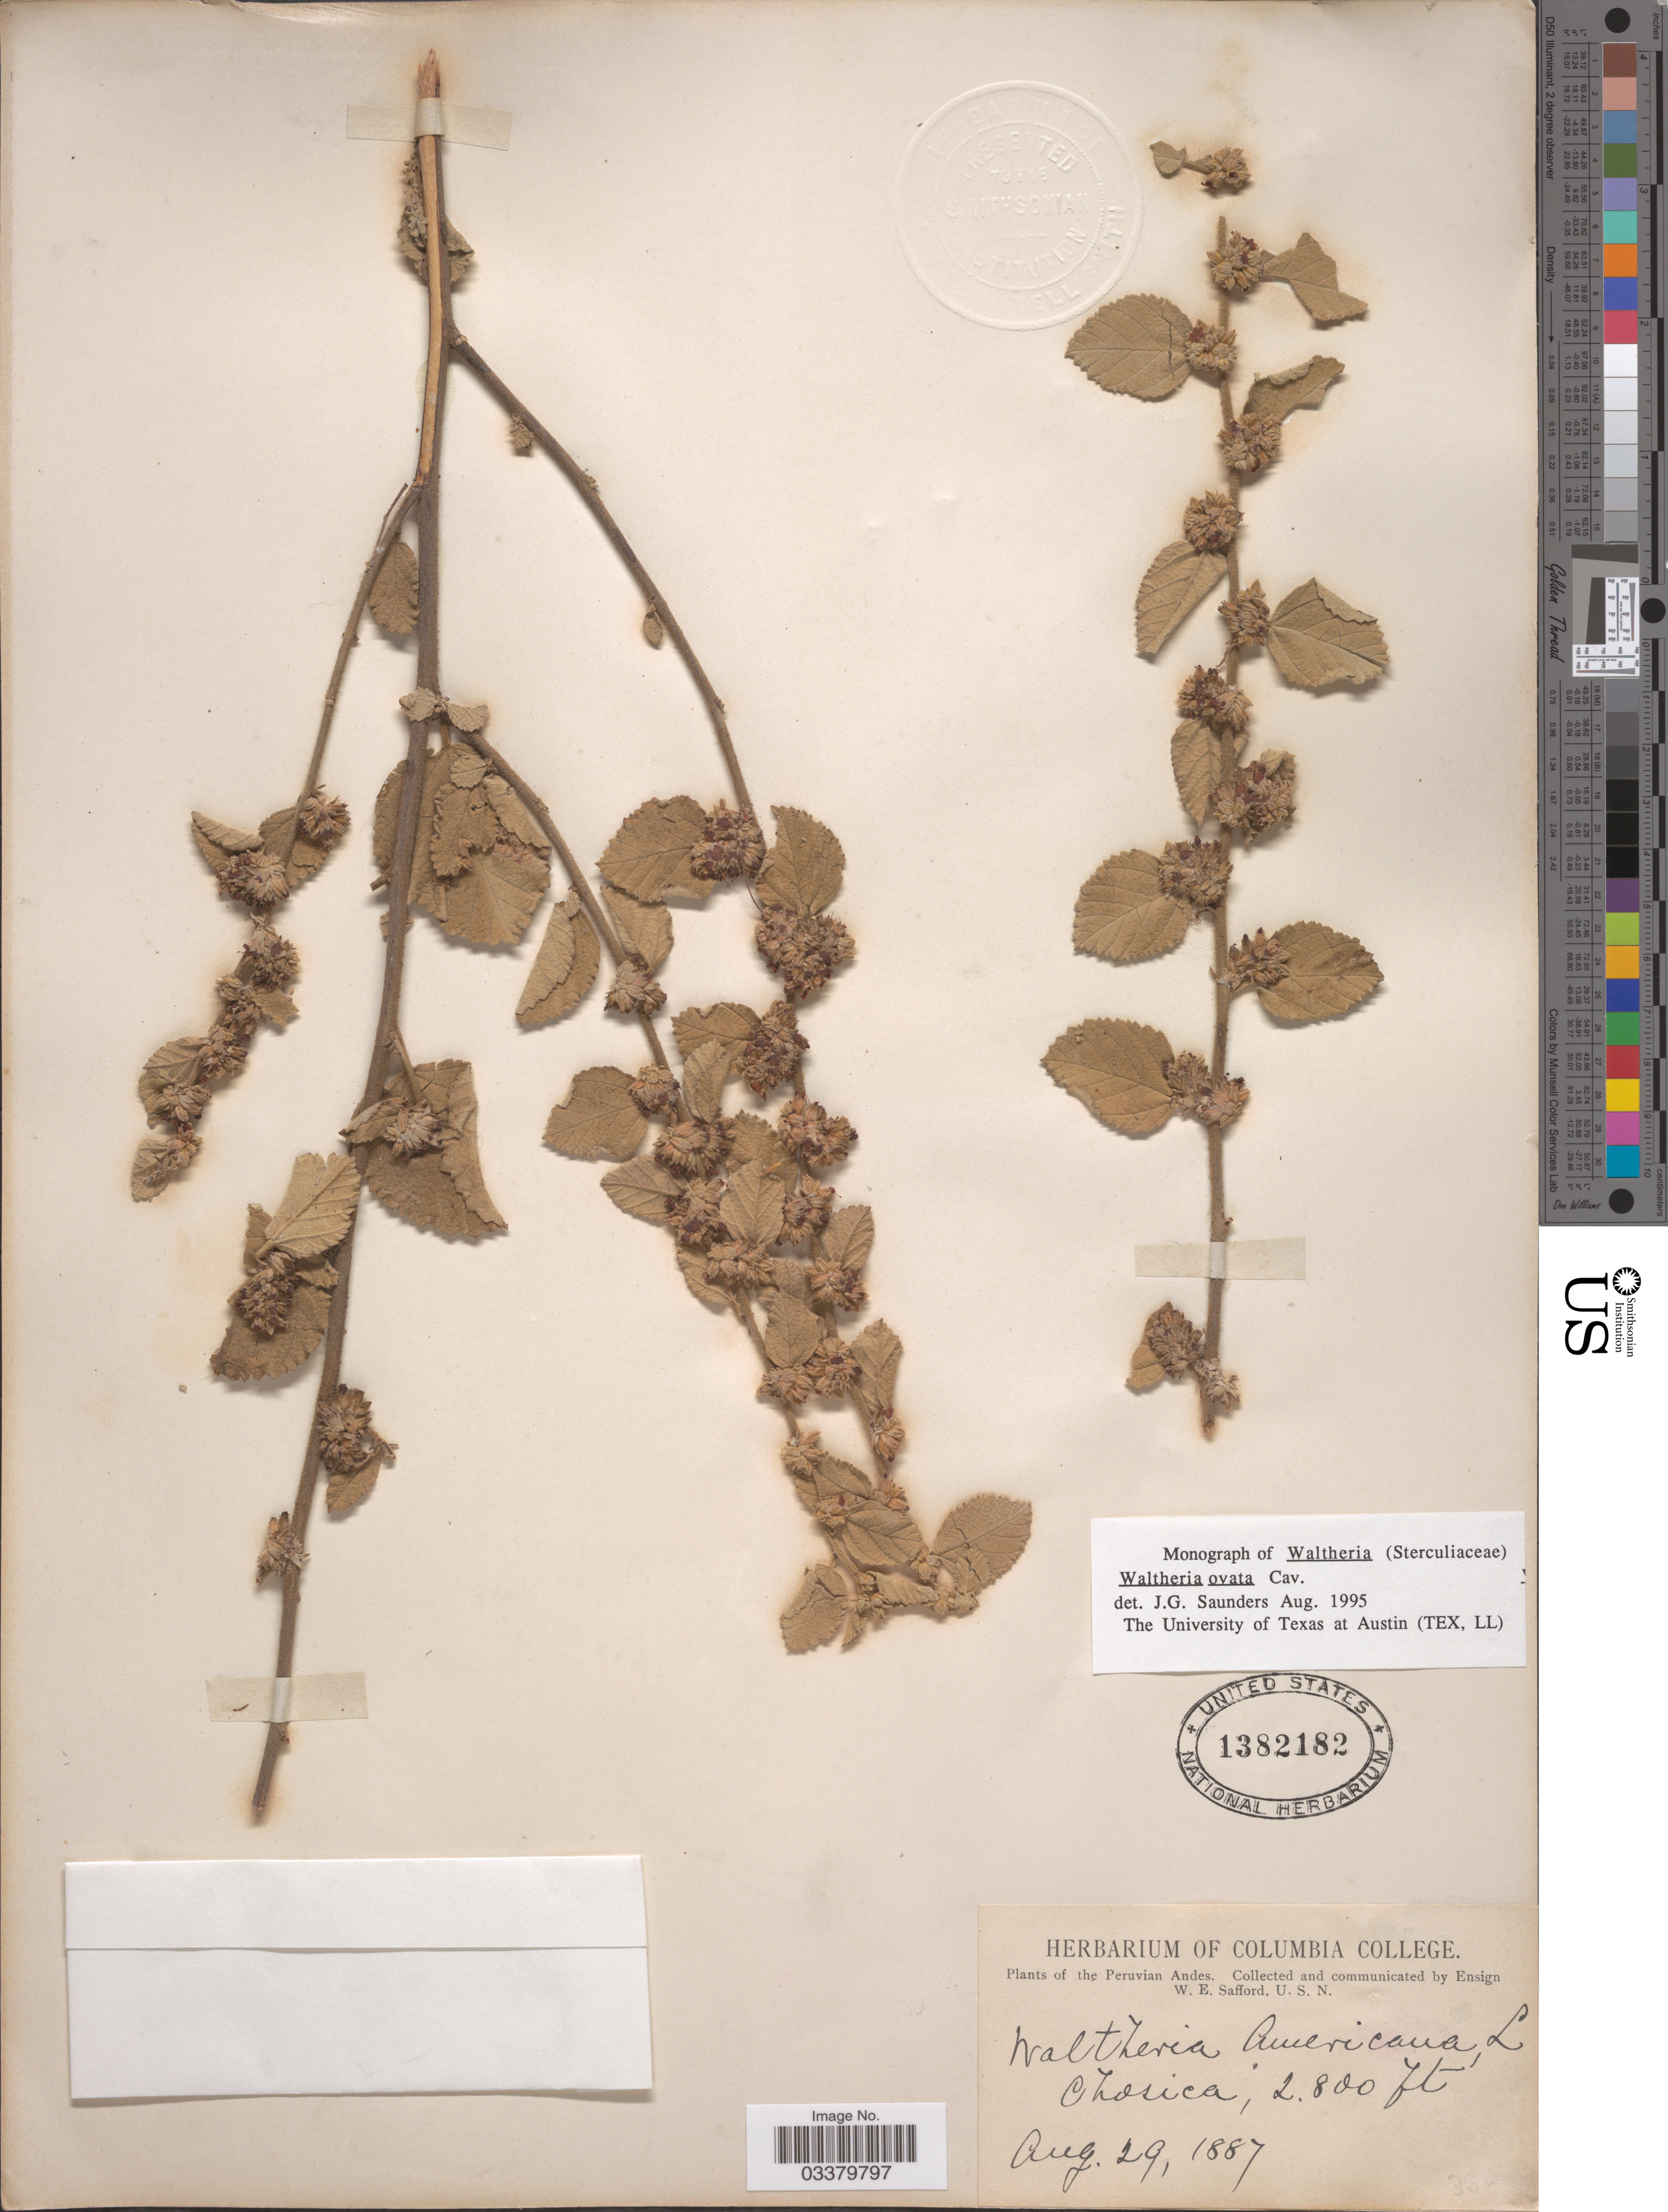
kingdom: Plantae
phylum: Tracheophyta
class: Magnoliopsida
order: Malvales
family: Malvaceae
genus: Waltheria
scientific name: Waltheria ovata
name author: Cav.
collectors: W. E. Safford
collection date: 1887-08-29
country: Peru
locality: Peruvian Andes. Chosica.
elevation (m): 853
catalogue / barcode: US 1382182